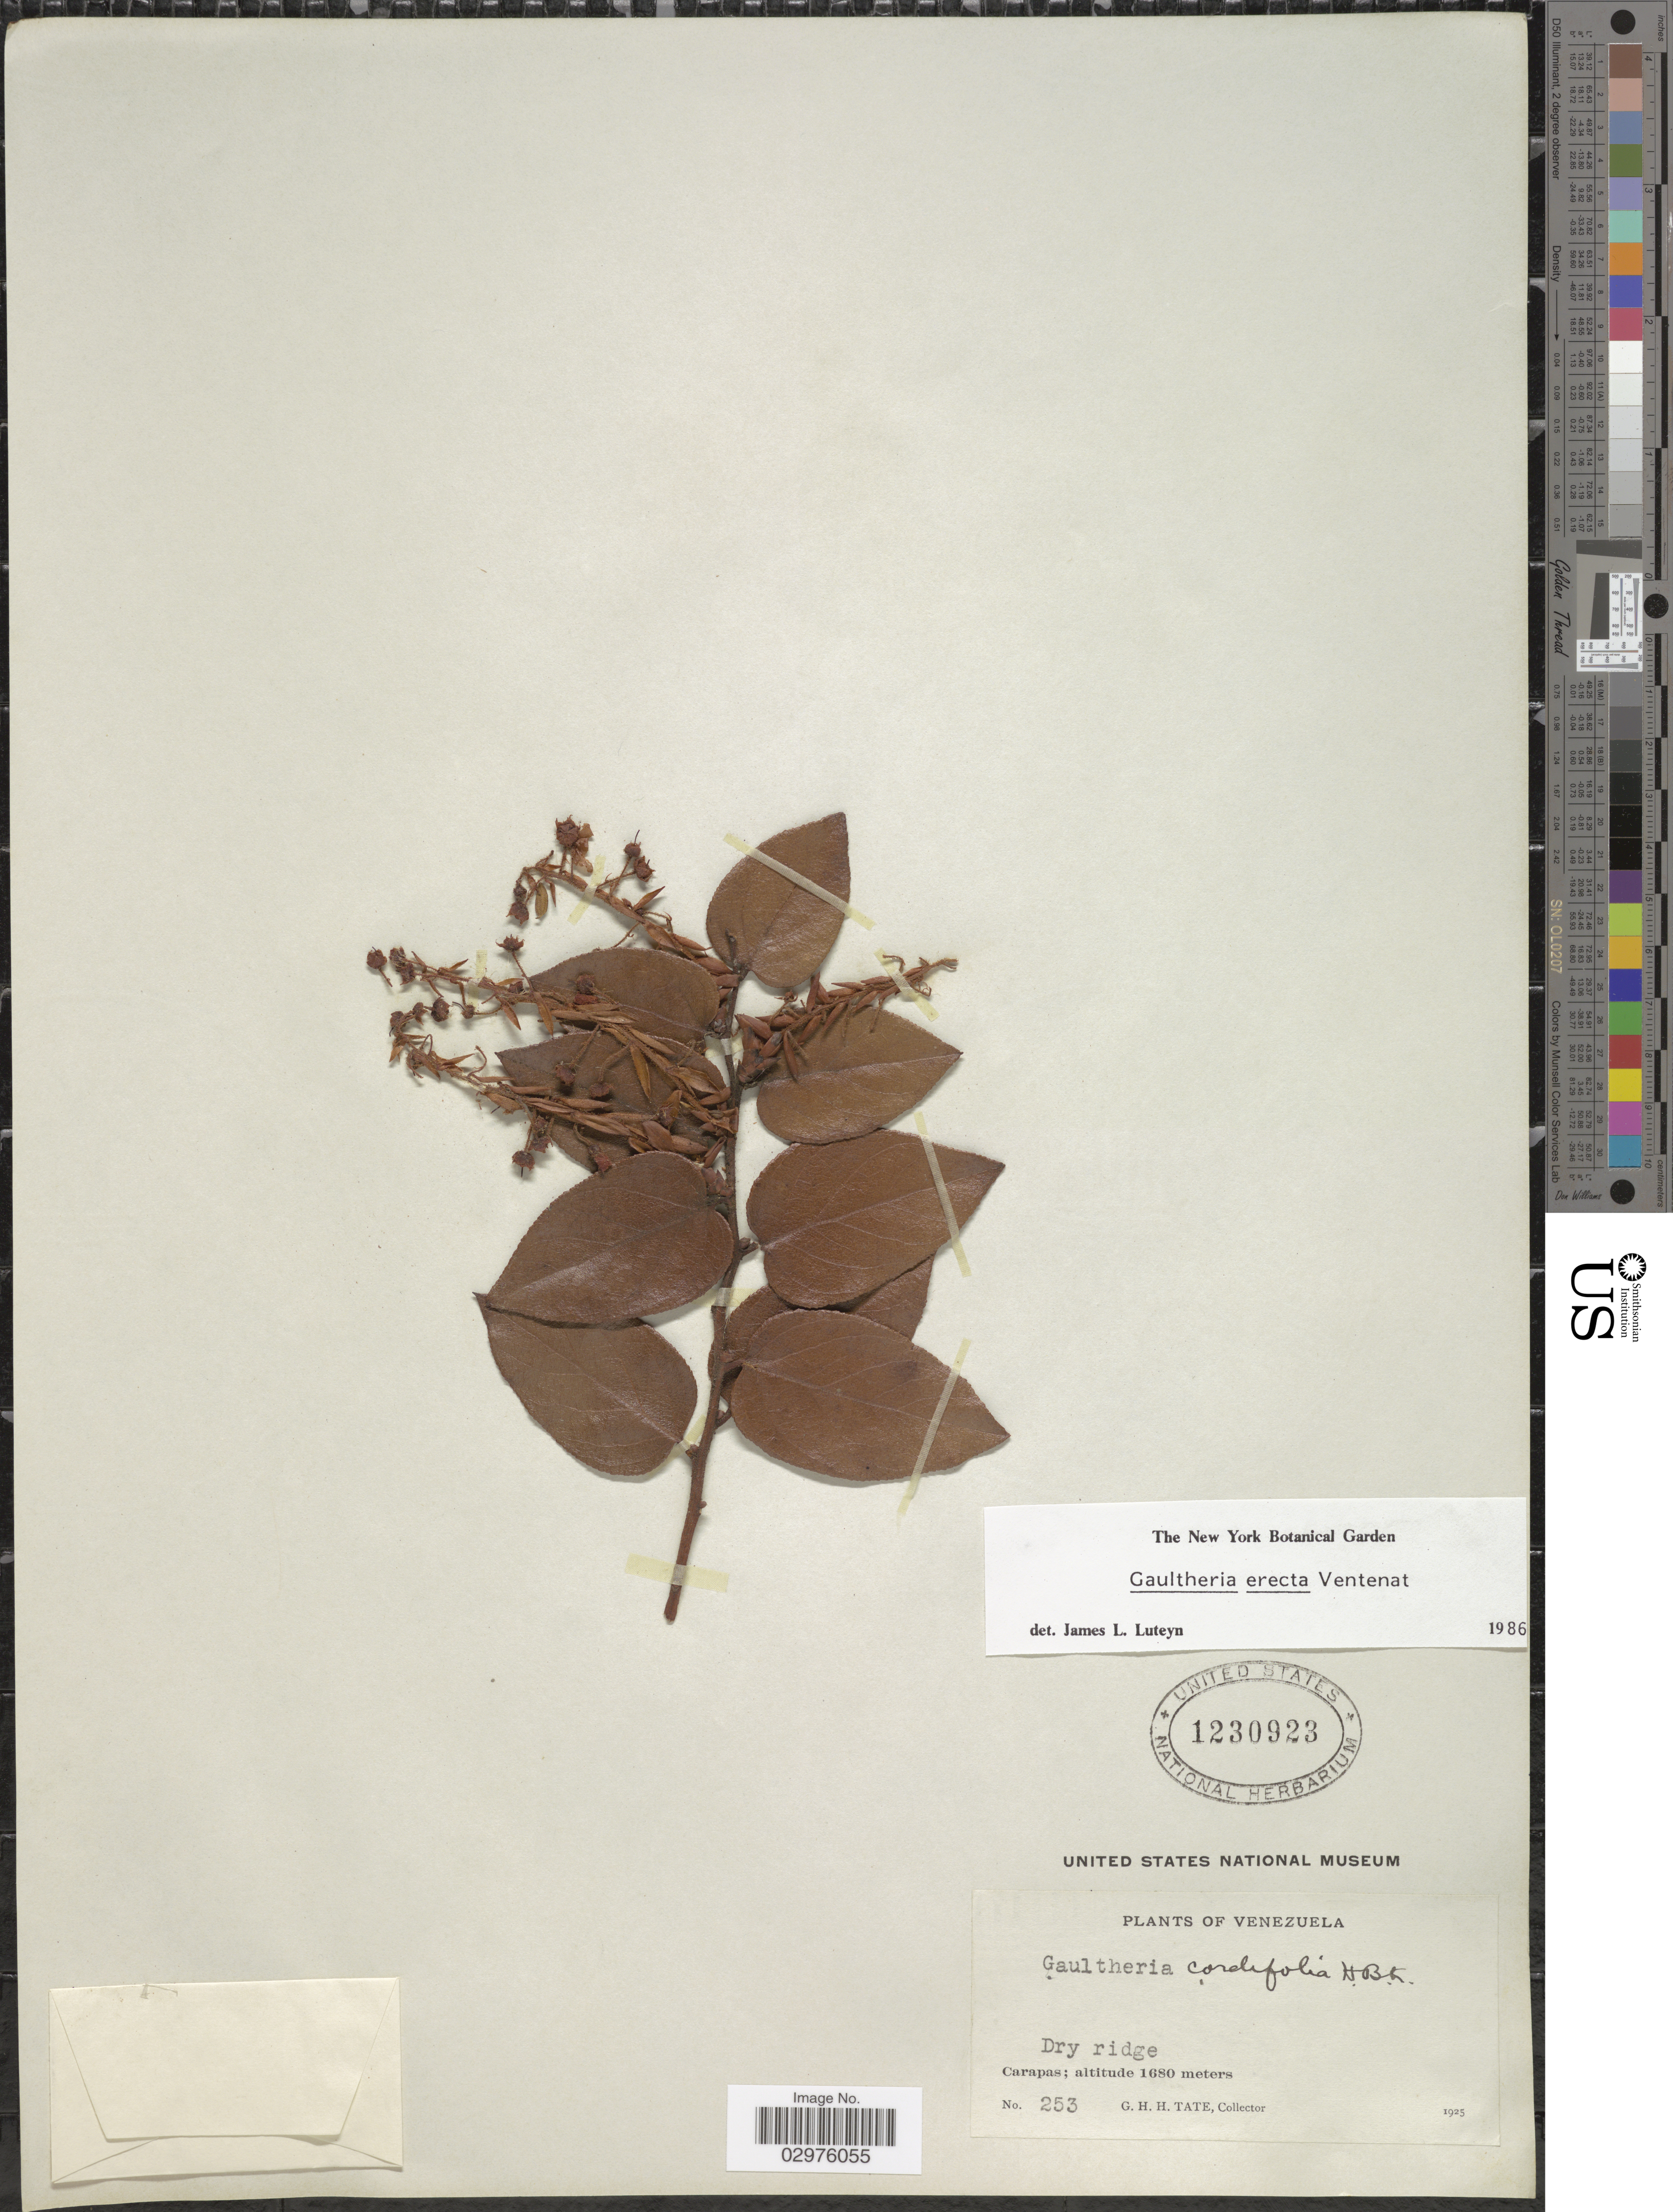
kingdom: Plantae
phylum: Tracheophyta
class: Magnoliopsida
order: Ericales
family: Ericaceae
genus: Gaultheria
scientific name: Gaultheria erecta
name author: Vent.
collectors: G. H. H.Tate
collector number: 253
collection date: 1925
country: Venezuela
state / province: Monagas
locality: Carapas.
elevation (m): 1680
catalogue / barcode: US 1230923